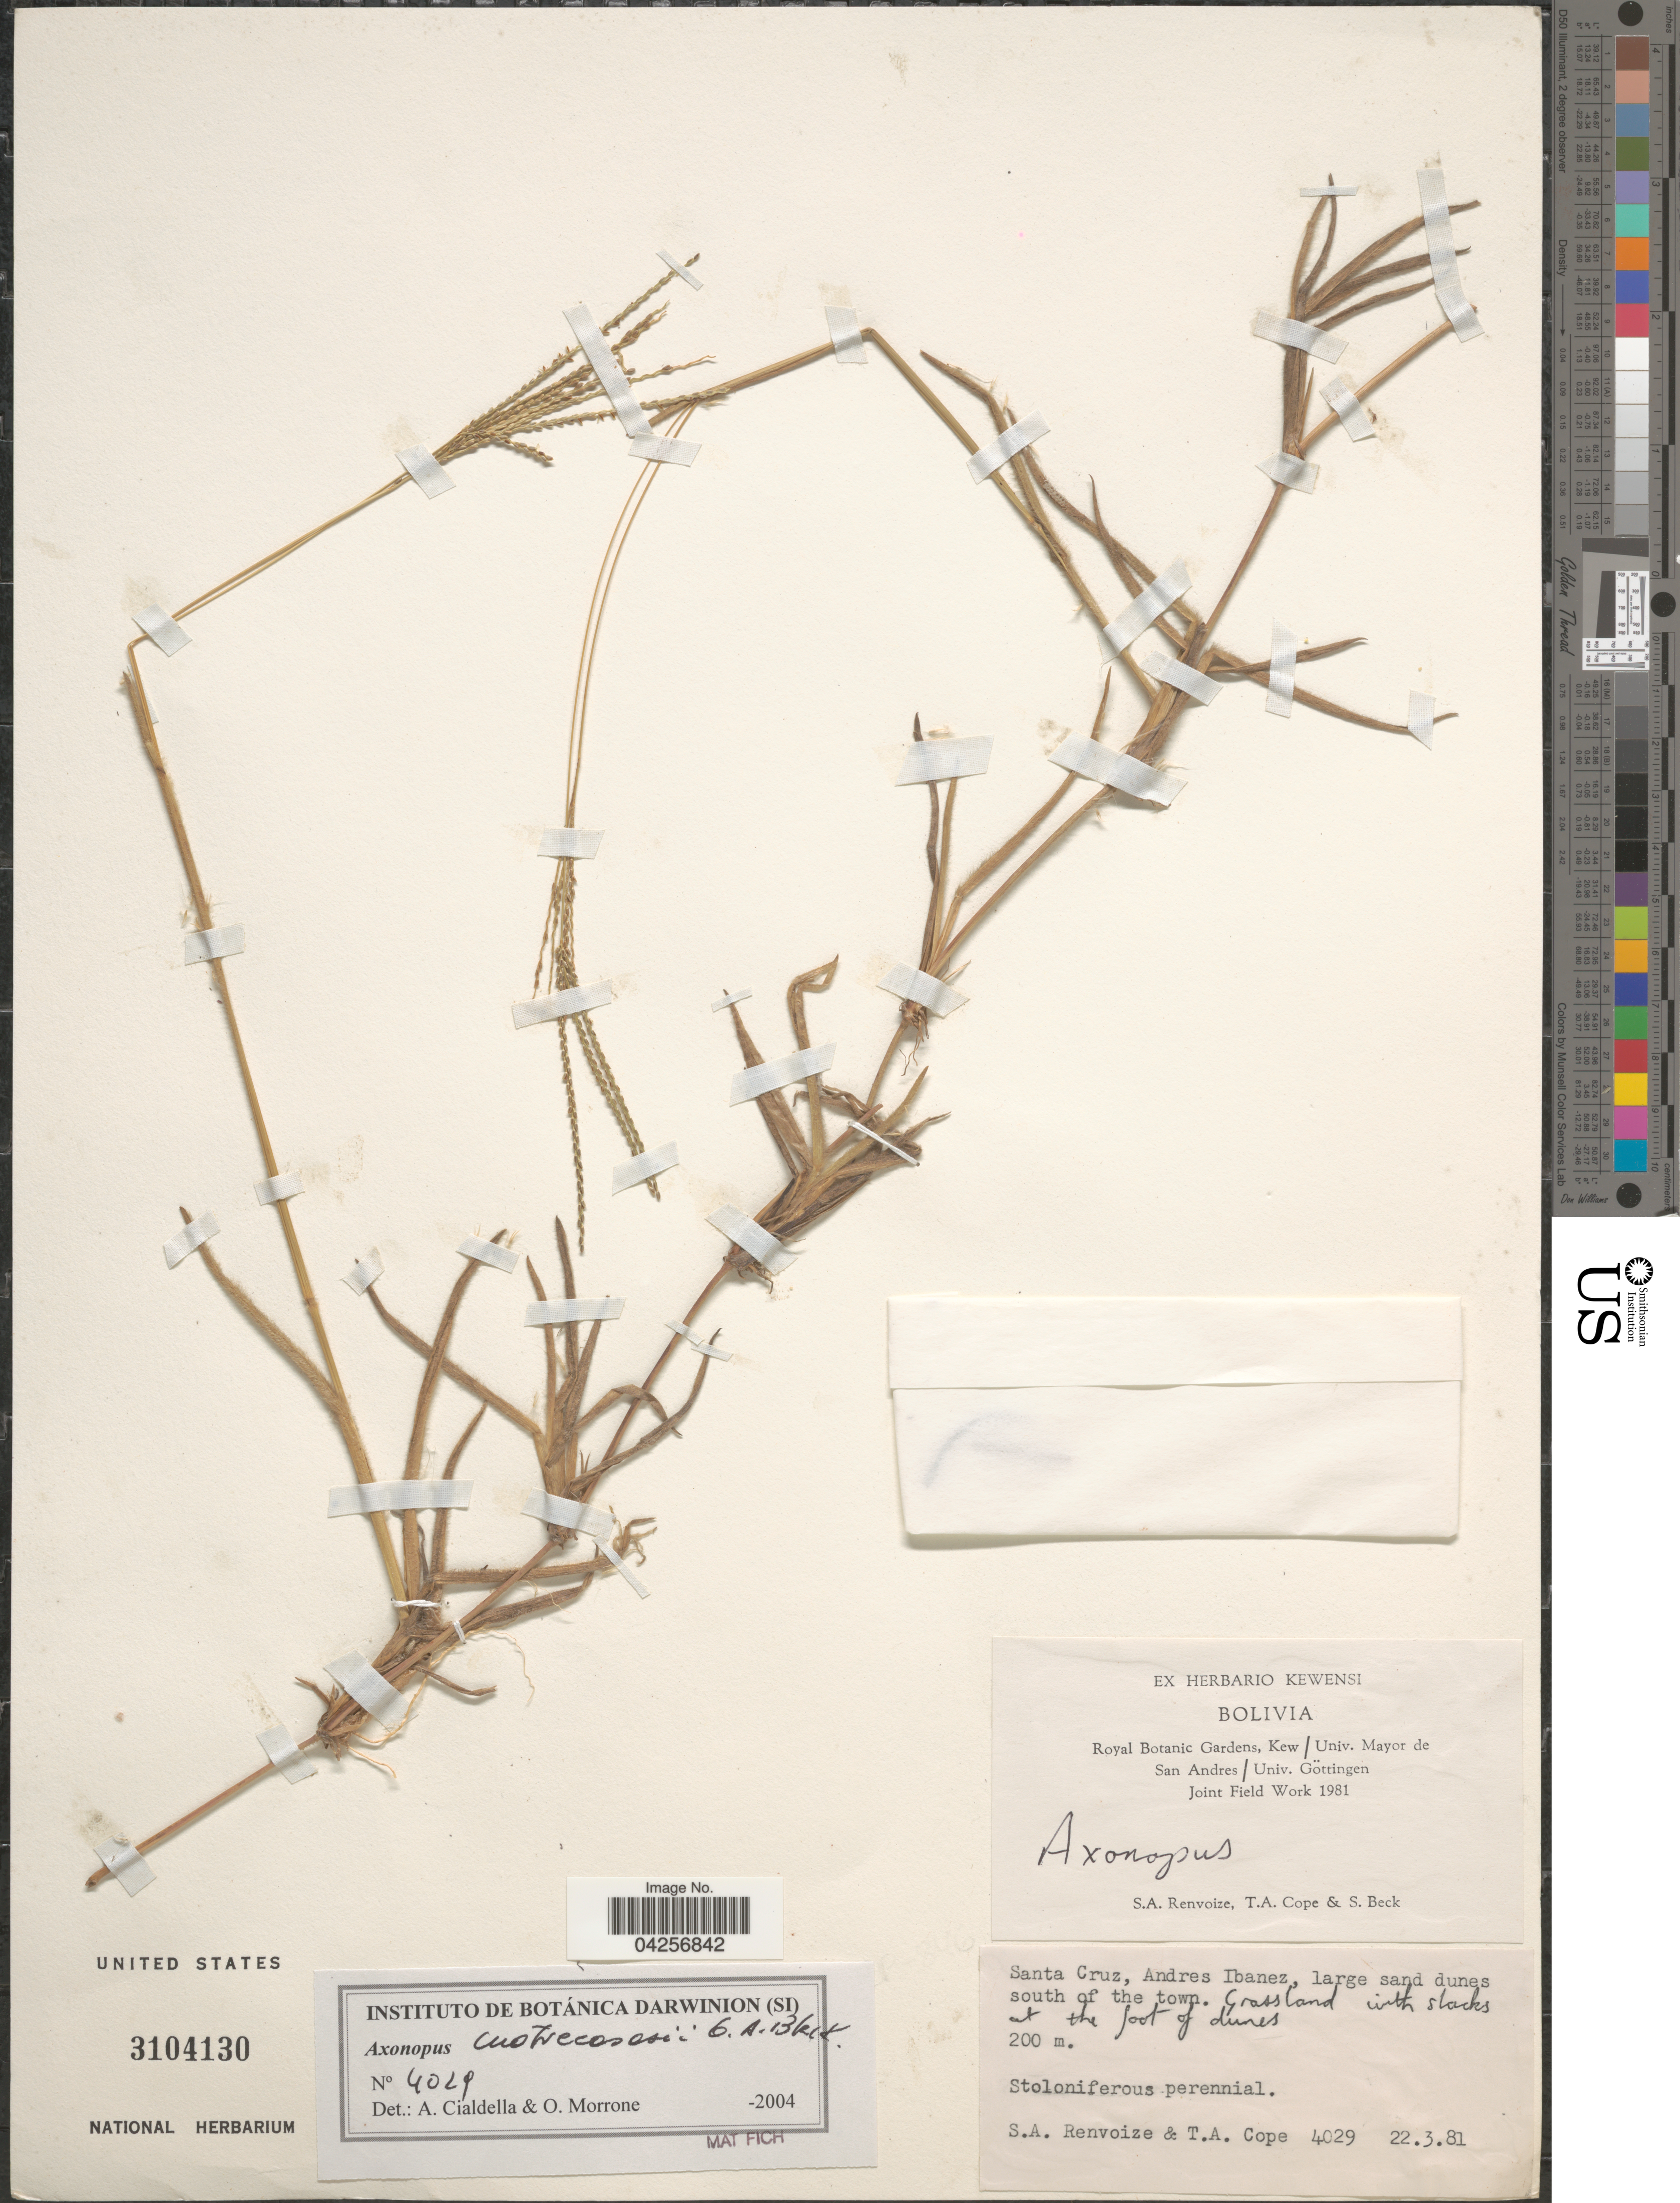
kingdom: Plantae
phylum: Tracheophyta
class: Liliopsida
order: Poales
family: Poaceae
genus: Axonopus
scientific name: Axonopus cuatrecasasii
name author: G.A. Black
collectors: S. A. Renvoize & T. A. Cope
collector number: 4029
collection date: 1981-03-22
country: Bolivia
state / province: Santa Cruz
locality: Andres Ibanez, large sand dunes south of the town. Grassland with slacks at the foot of dunes.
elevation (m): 200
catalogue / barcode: US 3104130